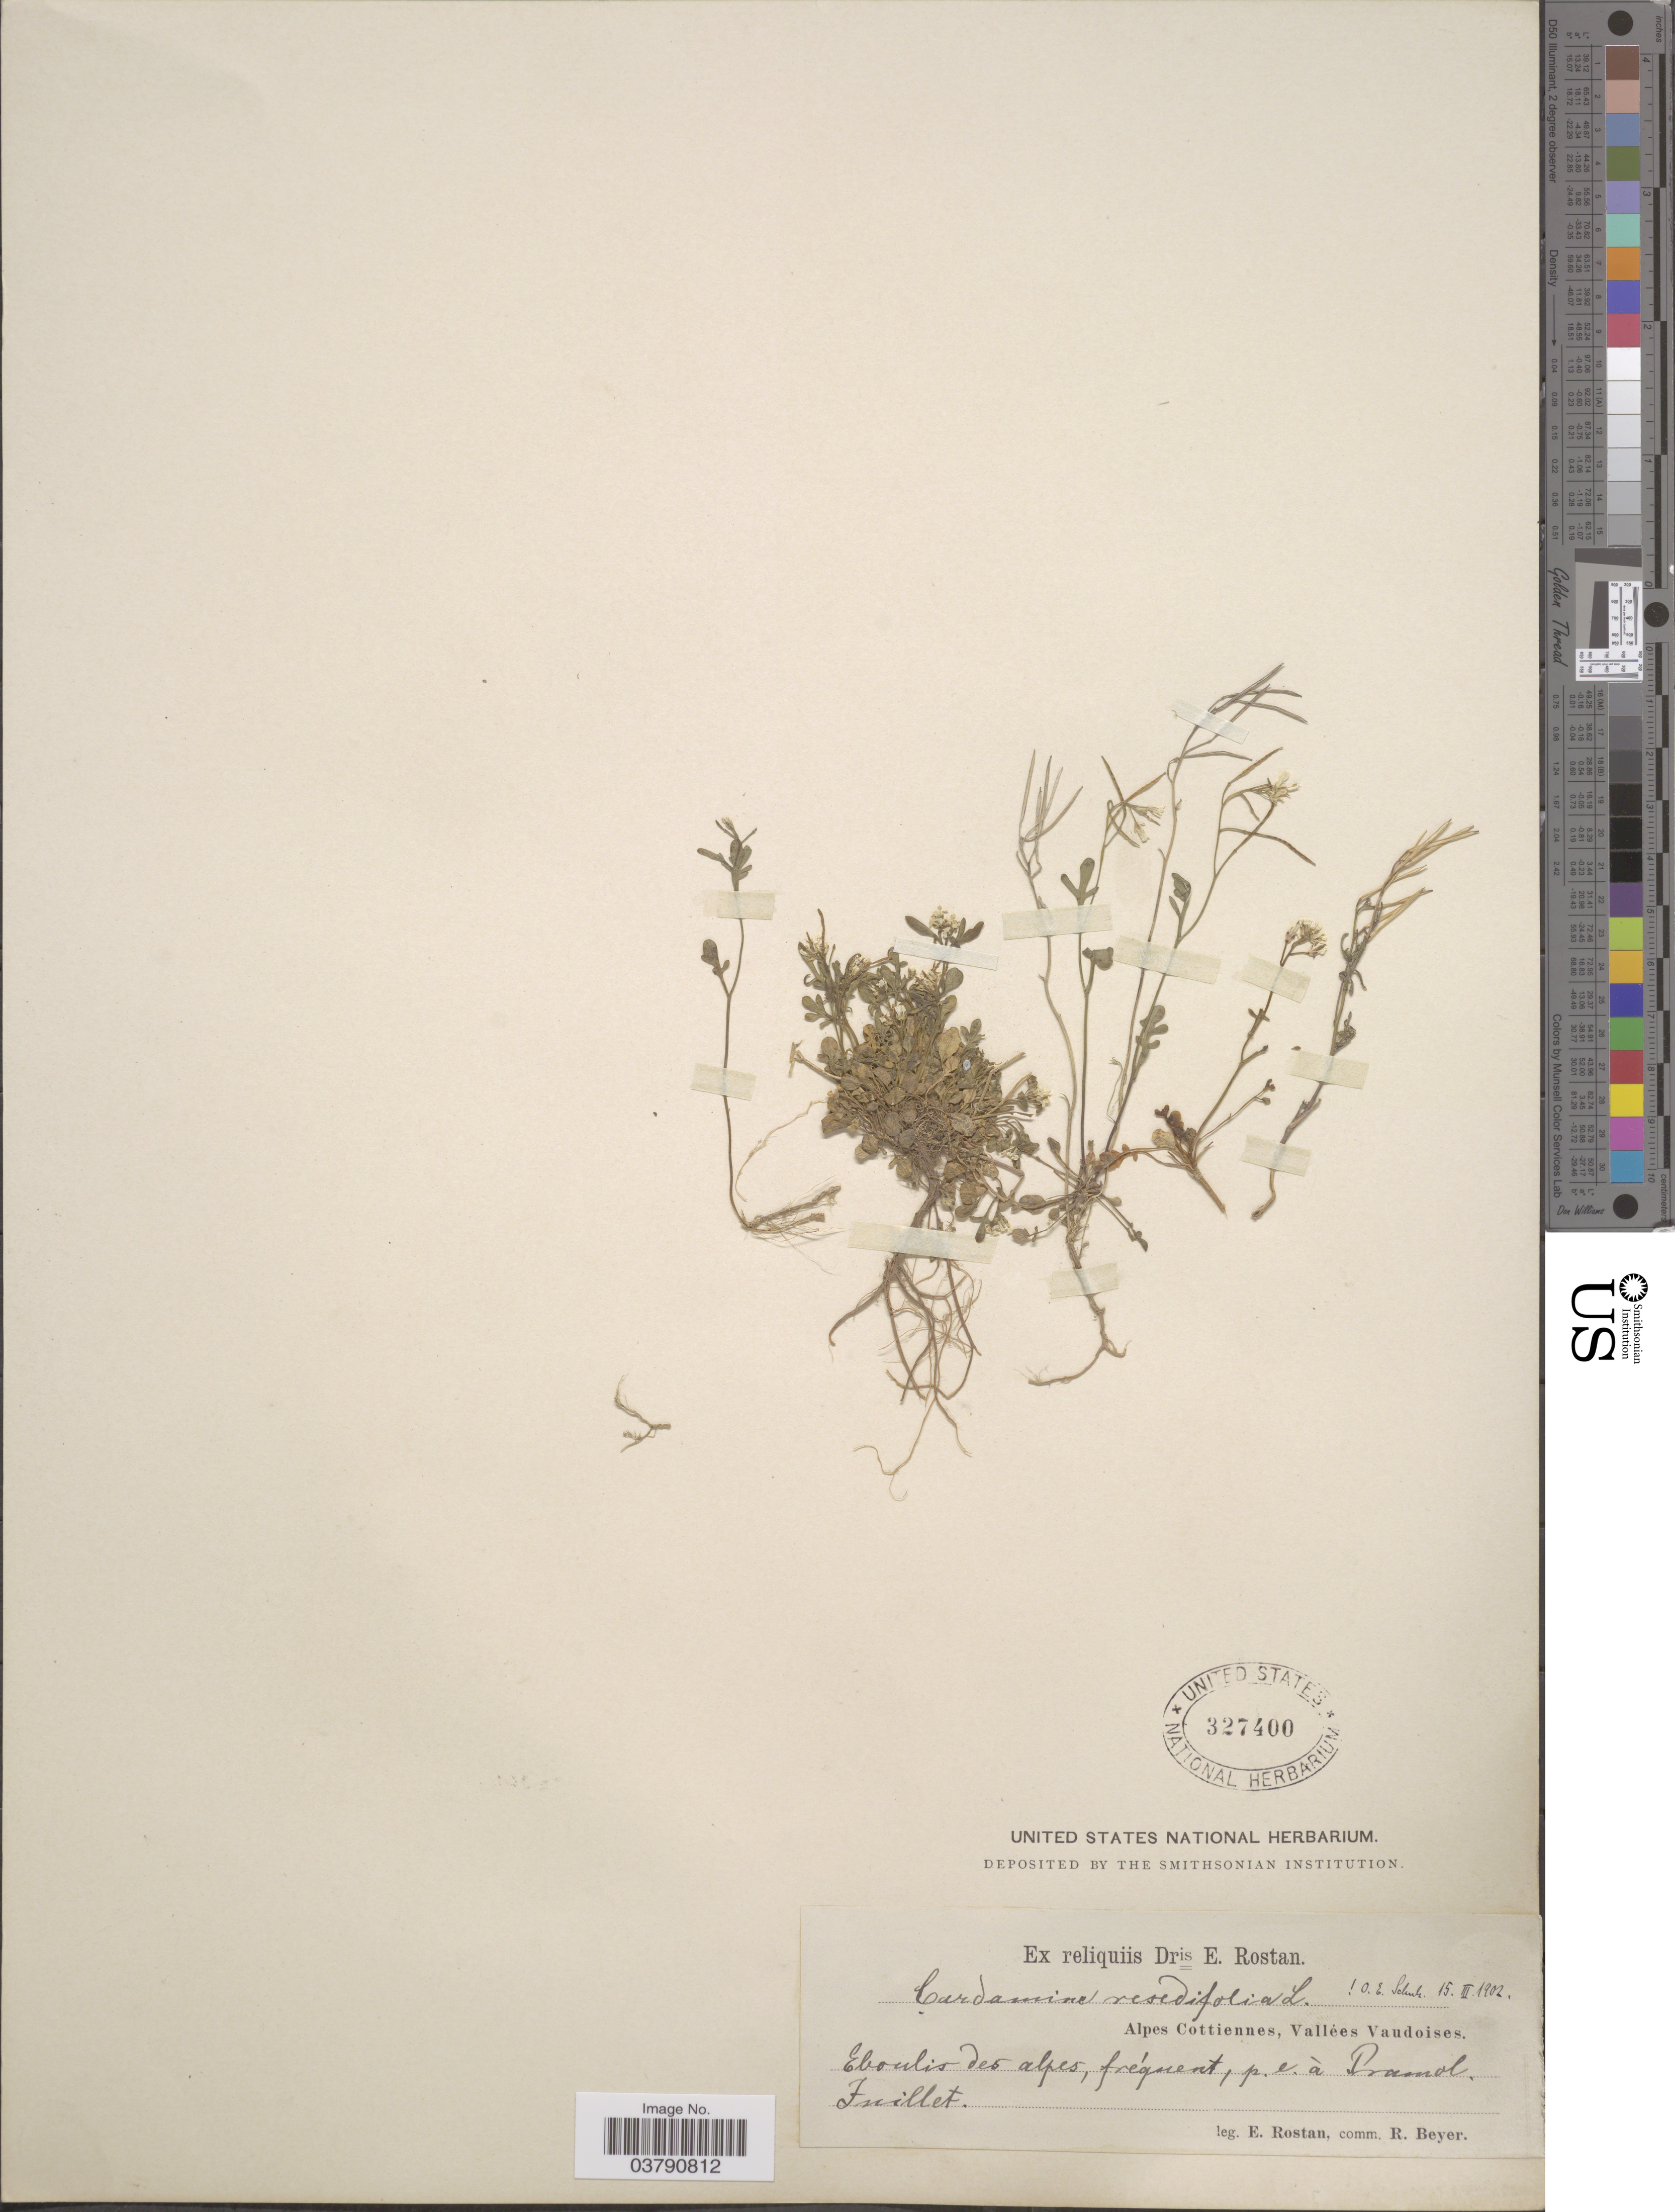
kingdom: Plantae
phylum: Tracheophyta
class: Magnoliopsida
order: Brassicales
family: Brassicaceae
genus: Cardamine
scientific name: Cardamine resedifolia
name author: L.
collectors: E. Rostan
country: Italy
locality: Alpes Cottiennes, Vallées Vaudoises. Eboulis des alpes, fréquent, p. e. à. Pramol.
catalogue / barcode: US 327400